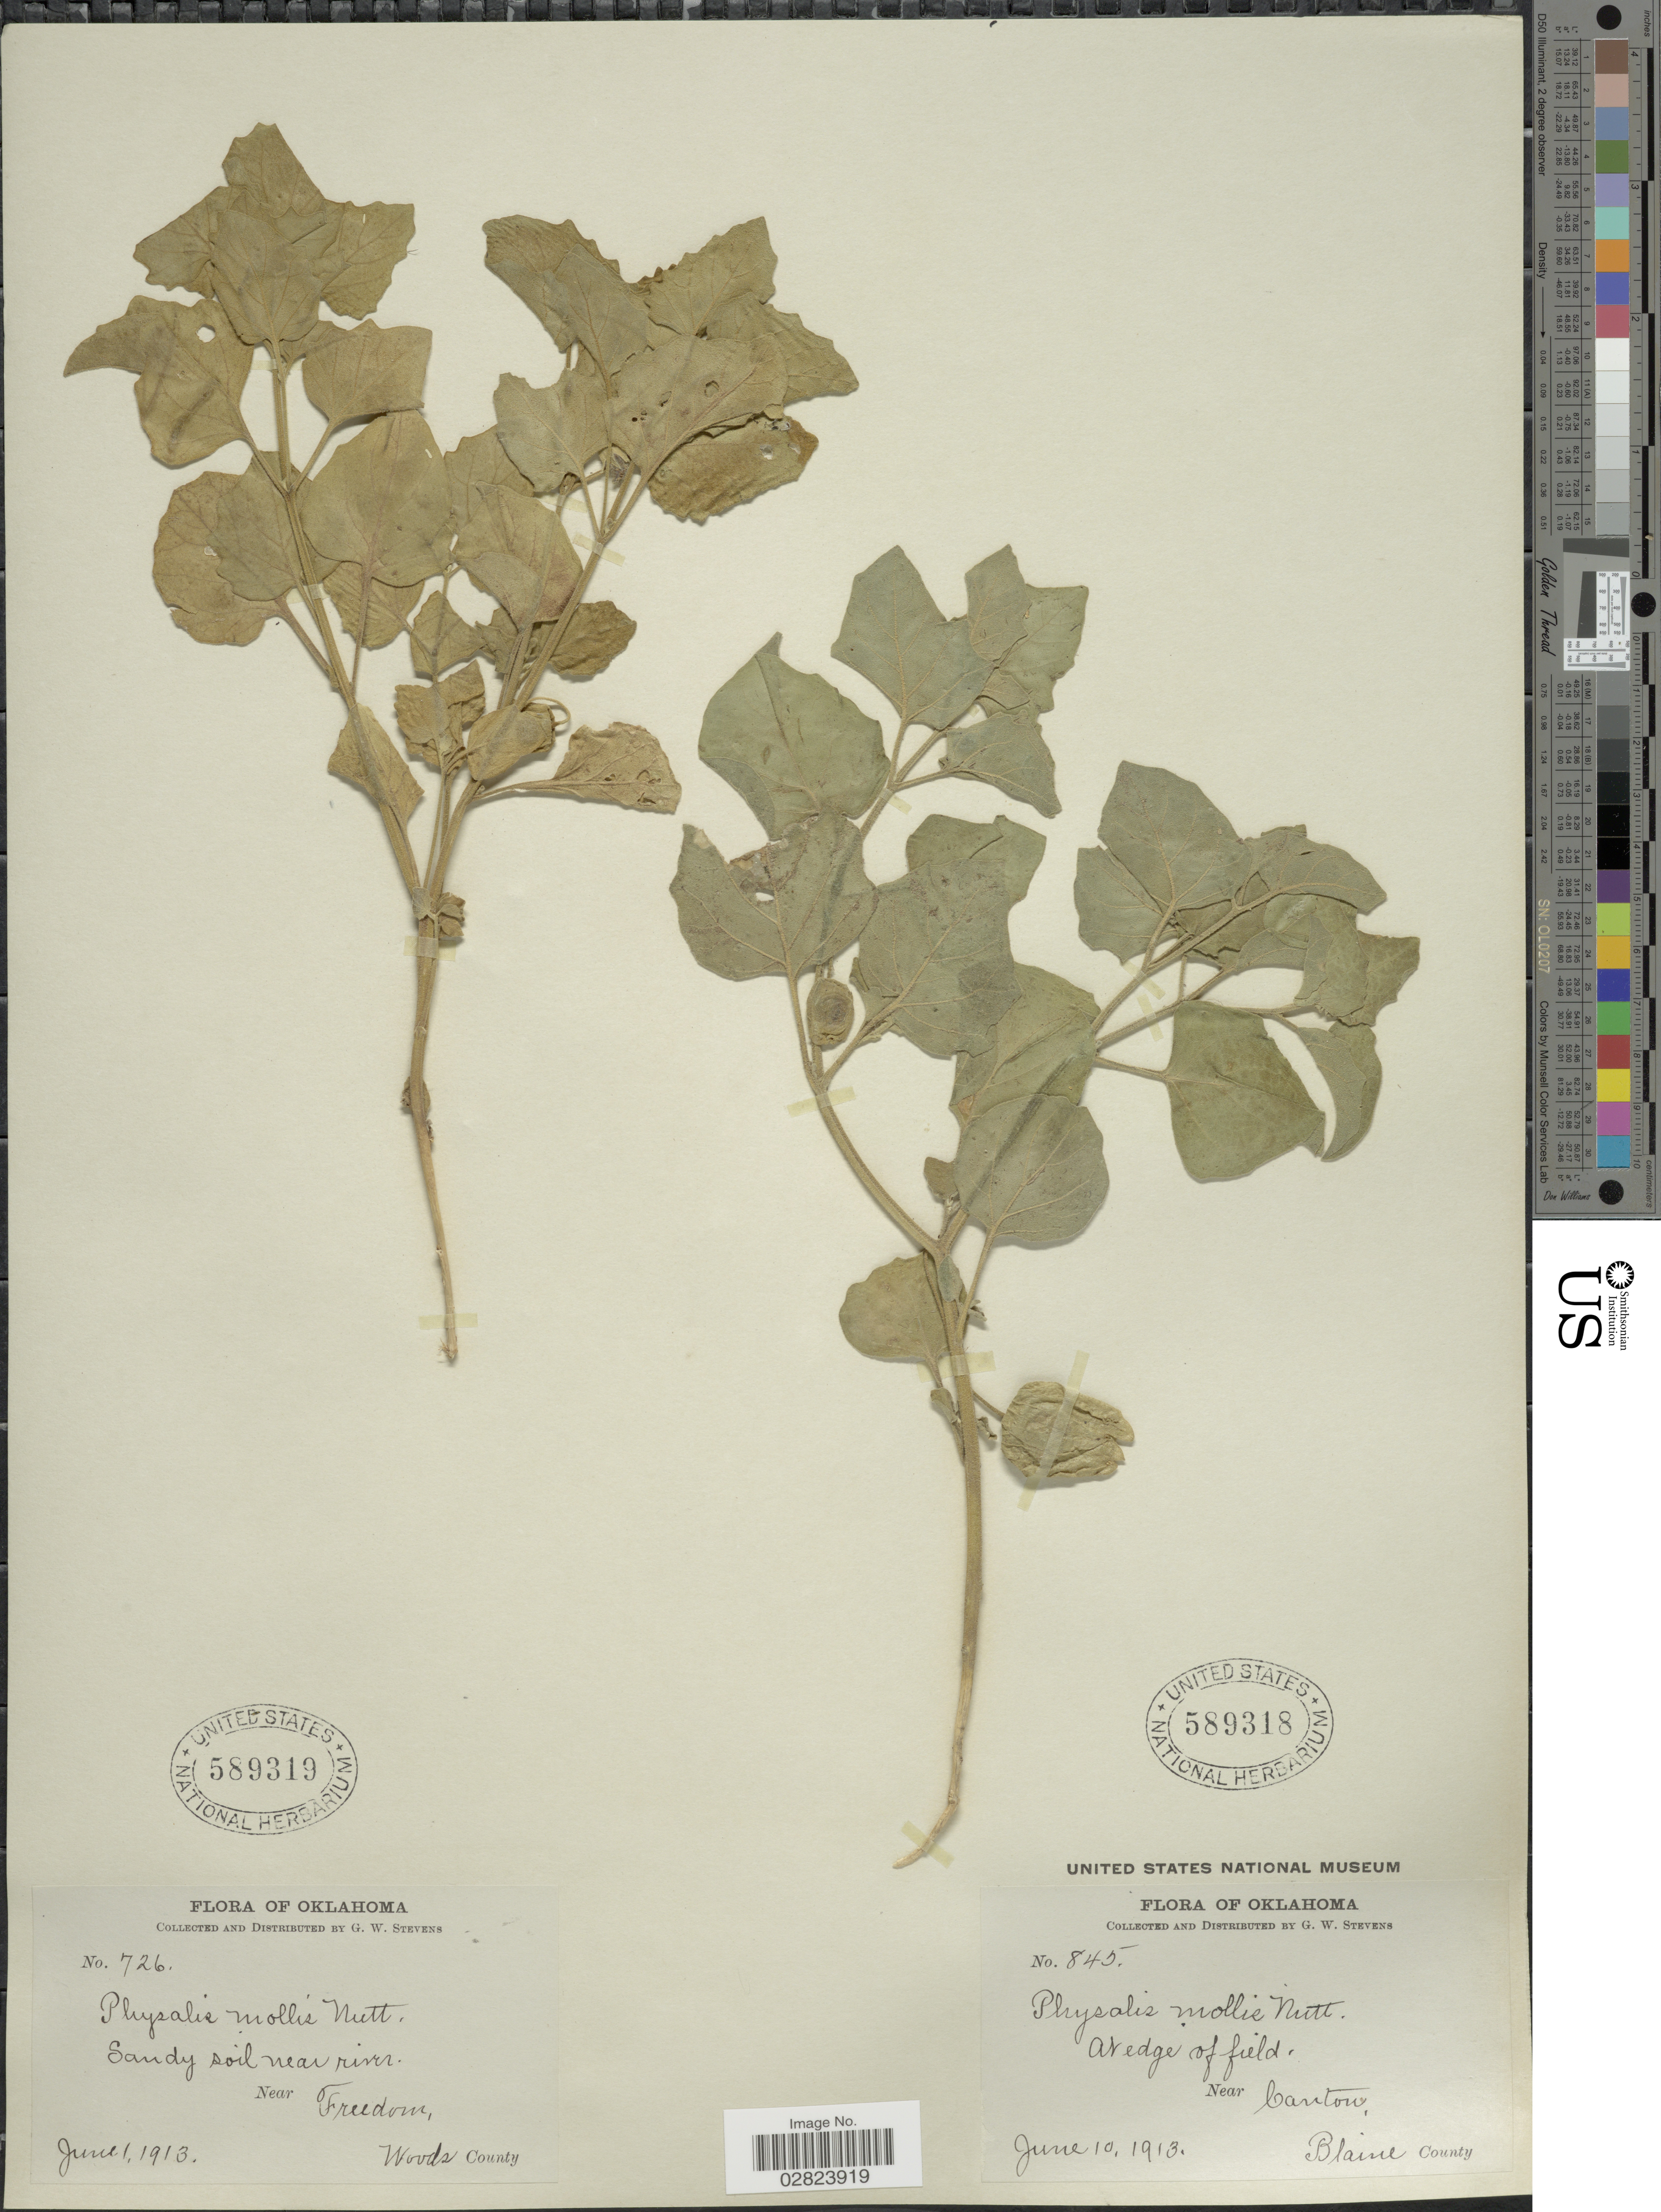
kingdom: Plantae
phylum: Tracheophyta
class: Magnoliopsida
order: Solanales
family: Solanaceae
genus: Physalis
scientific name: Physalis mollis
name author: Nutt.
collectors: G. W. Stevens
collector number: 726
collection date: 1913-06-01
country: United States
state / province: Oklahoma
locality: Near Freedom. Woods County.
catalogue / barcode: US 589319